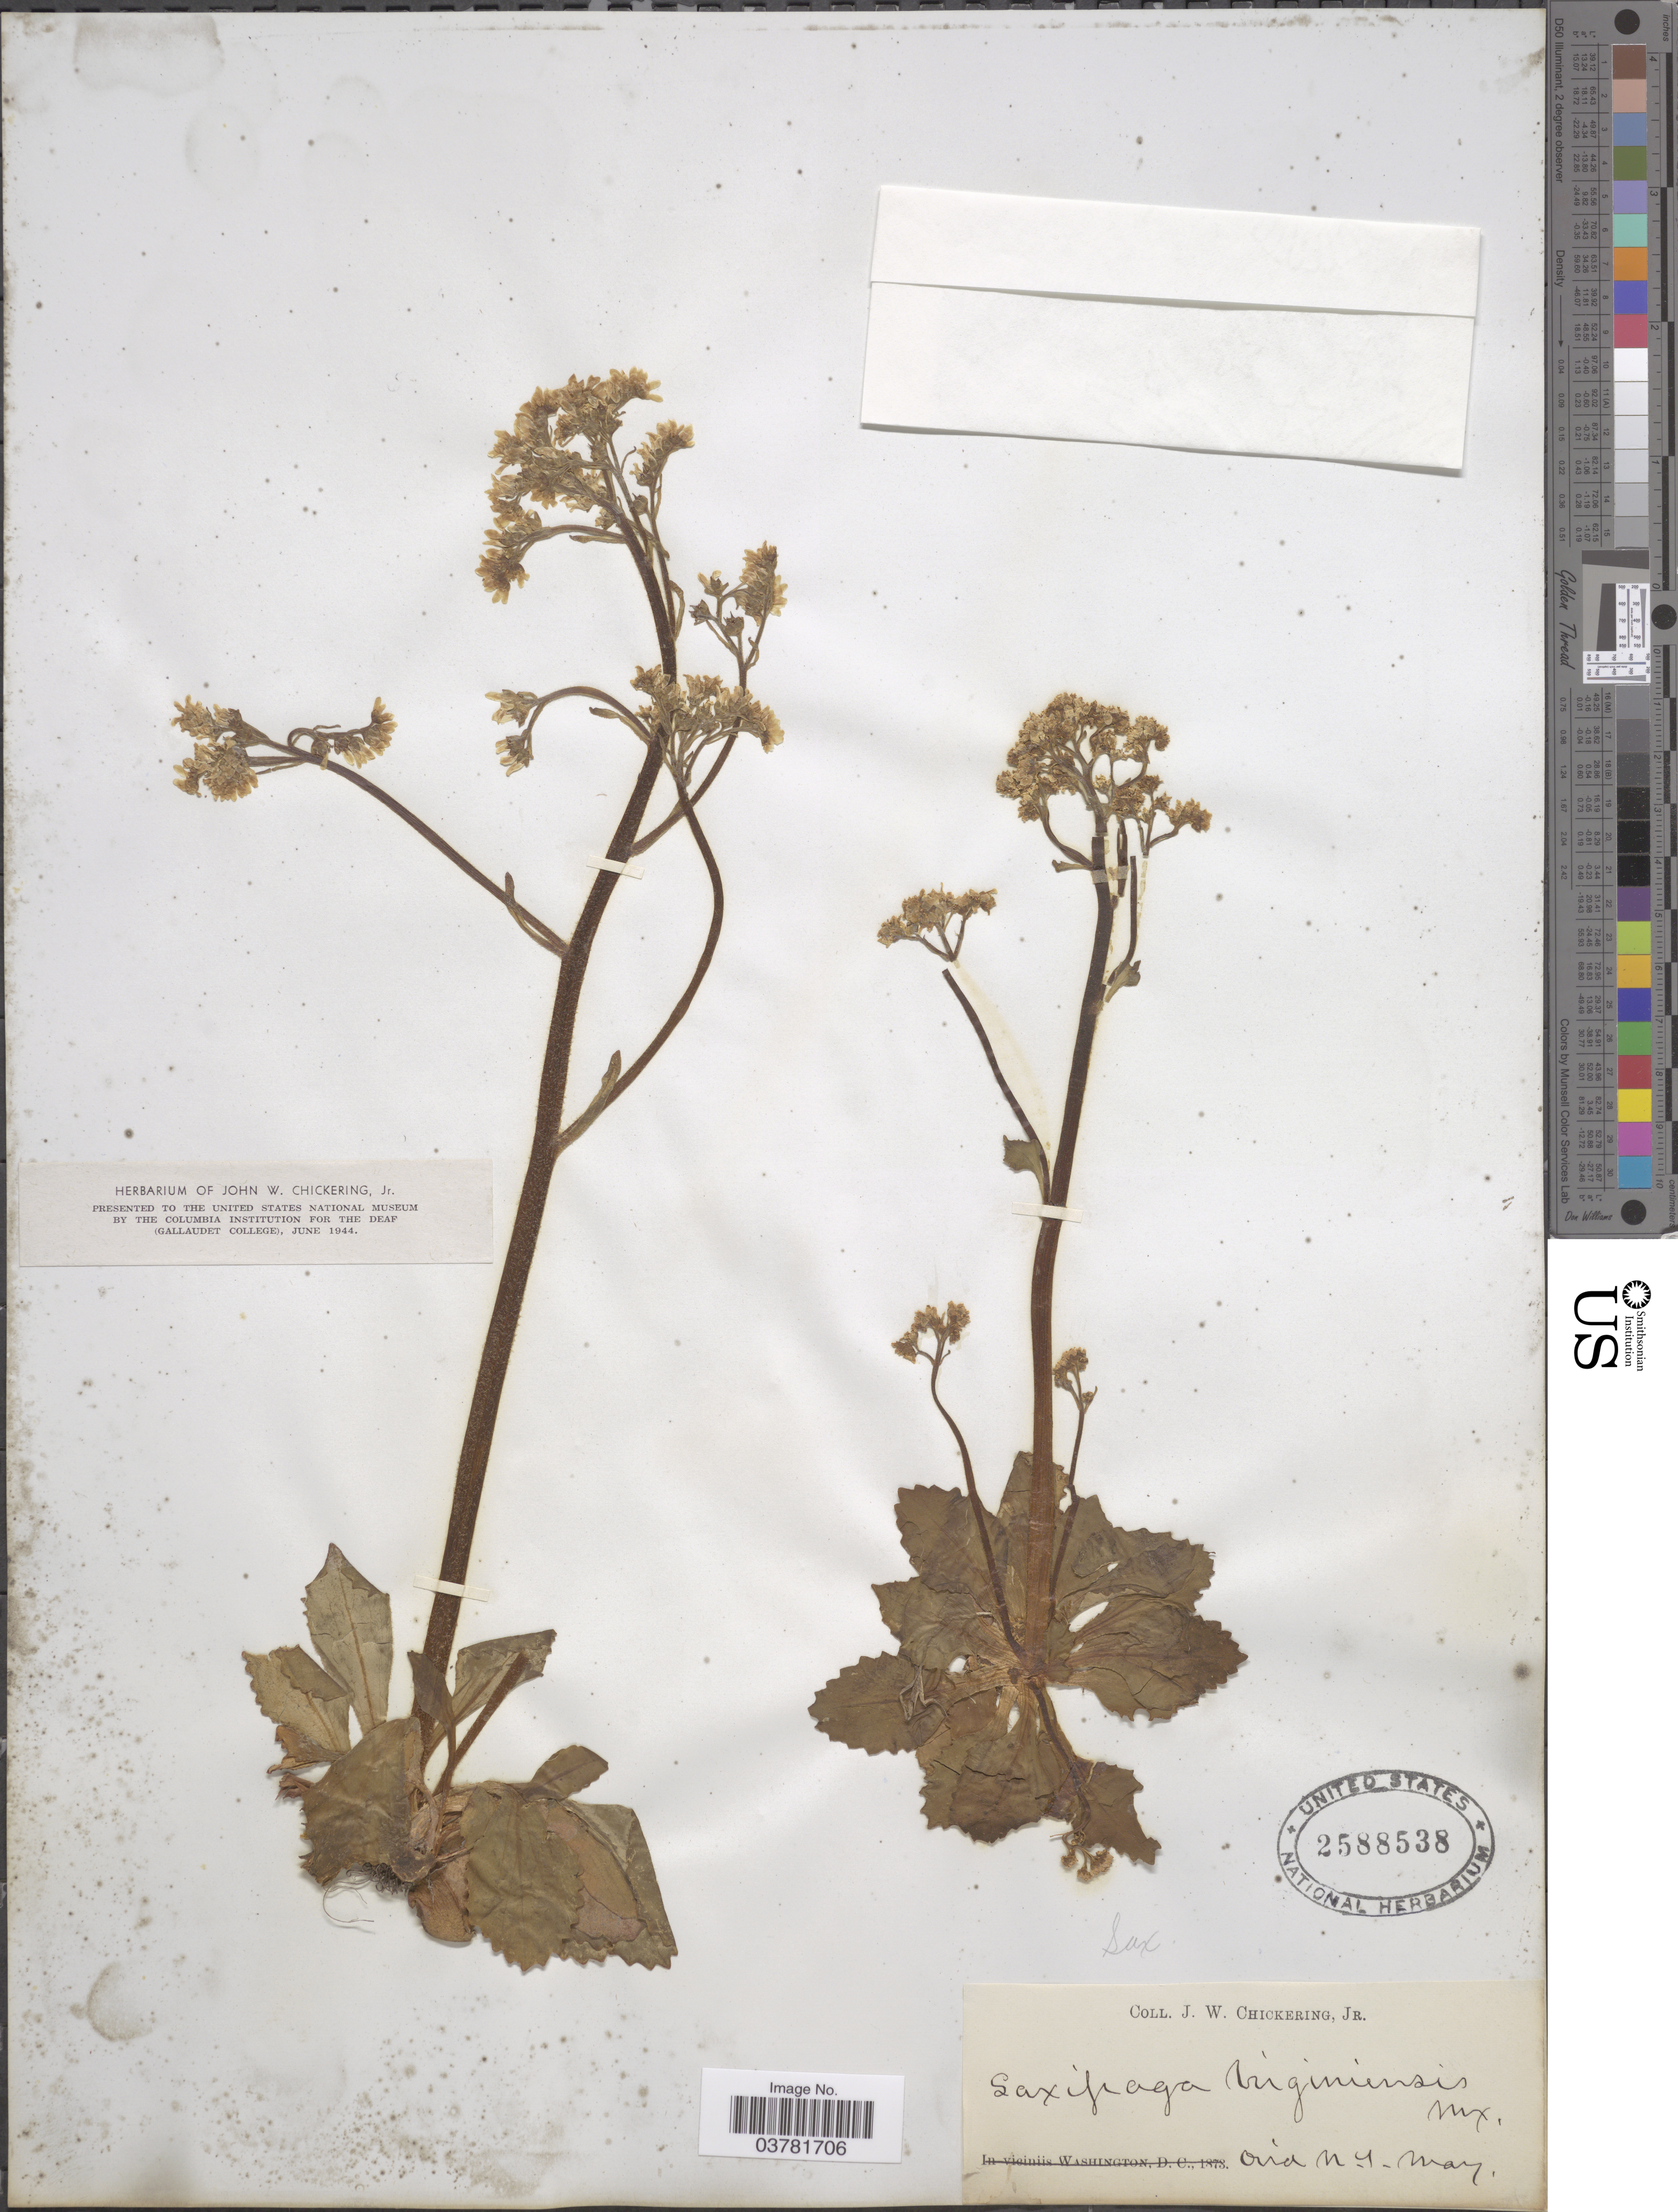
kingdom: Plantae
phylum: Tracheophyta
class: Magnoliopsida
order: Saxifragales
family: Saxifragaceae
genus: Micranthes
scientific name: Micranthes virginiensis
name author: (Michx.) Small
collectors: J. W. Chickering Jr.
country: United States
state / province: New York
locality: Ovid.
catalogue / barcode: US 2588538